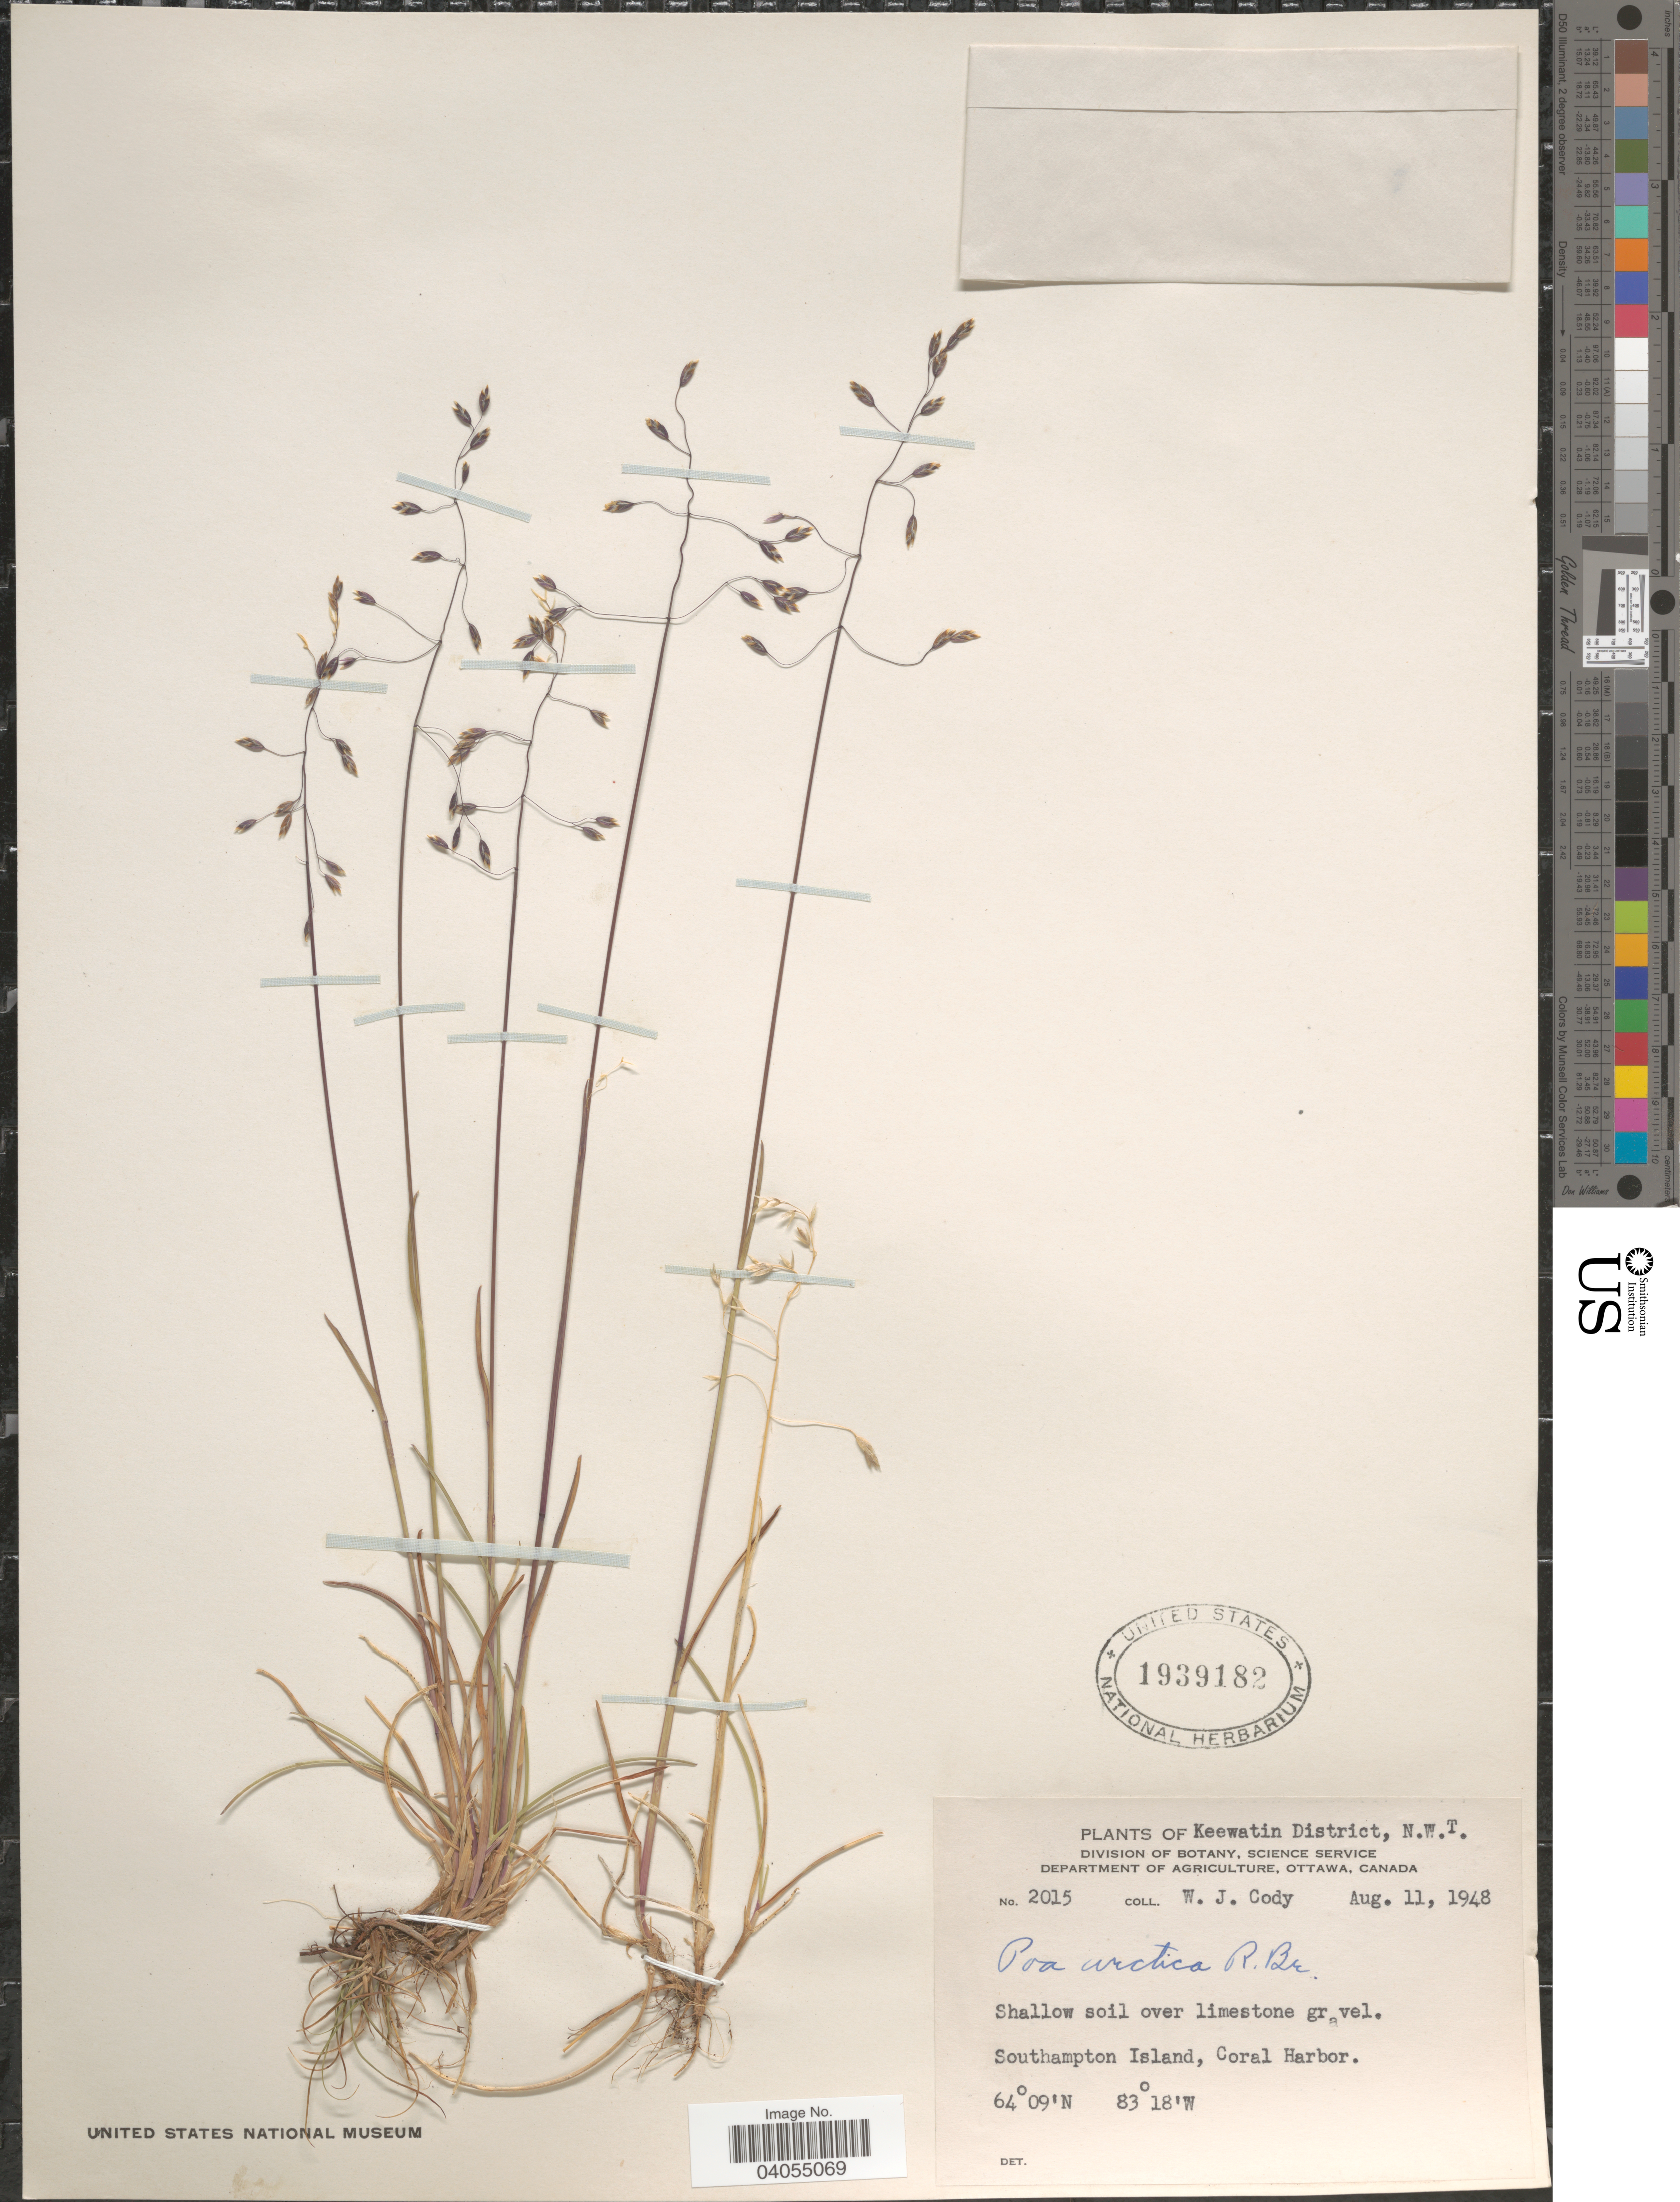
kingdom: Plantae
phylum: Tracheophyta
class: Liliopsida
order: Poales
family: Poaceae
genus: Poa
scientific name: Poa arctica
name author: R. Br.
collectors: W. Cody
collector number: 2015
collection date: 1948-08-11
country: Canada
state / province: Northwest Territories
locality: Keewatin District. Southampton Island, Coral Harbor.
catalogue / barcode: US 1939182